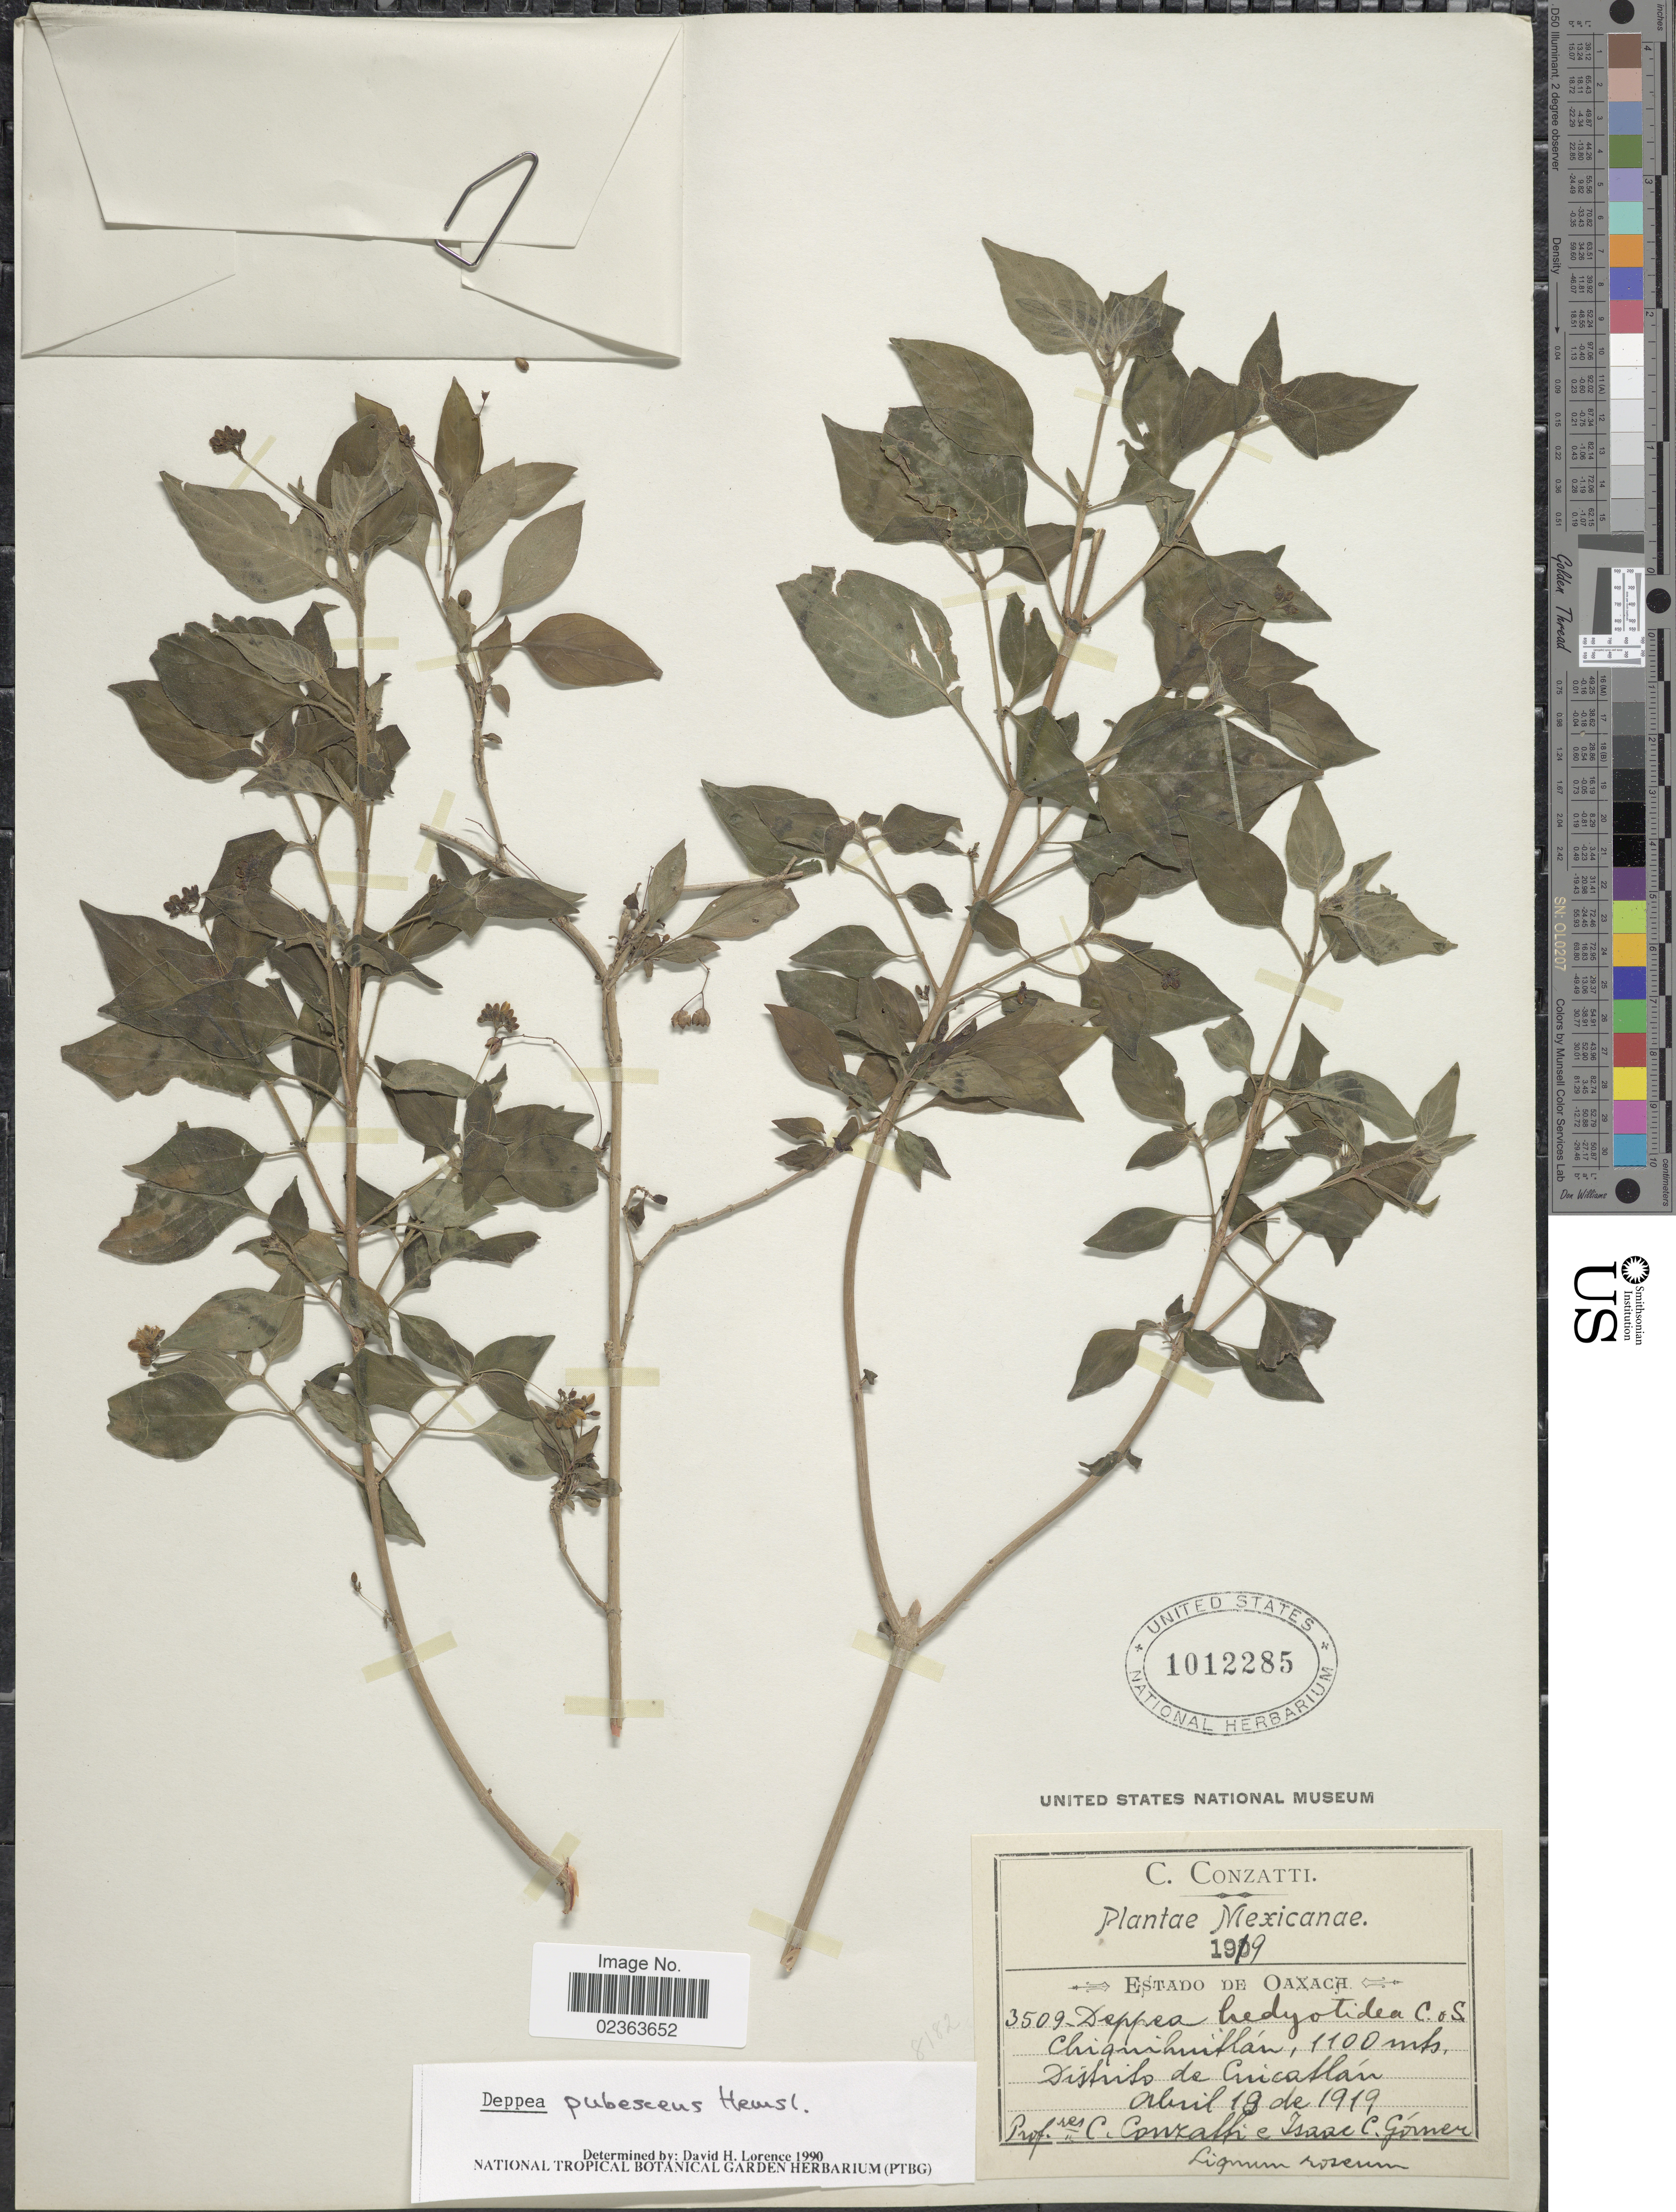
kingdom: Plantae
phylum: Tracheophyta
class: Magnoliopsida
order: Gentianales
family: Rubiaceae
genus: Deppea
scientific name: Deppea pubescens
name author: Hemsl.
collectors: C. Conzatti & I. Gomer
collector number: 3509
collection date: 1919-04-19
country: Mexico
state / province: Oaxaca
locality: Chiquihuitlán, Distrito de Cuicatlán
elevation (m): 1100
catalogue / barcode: US 1012285